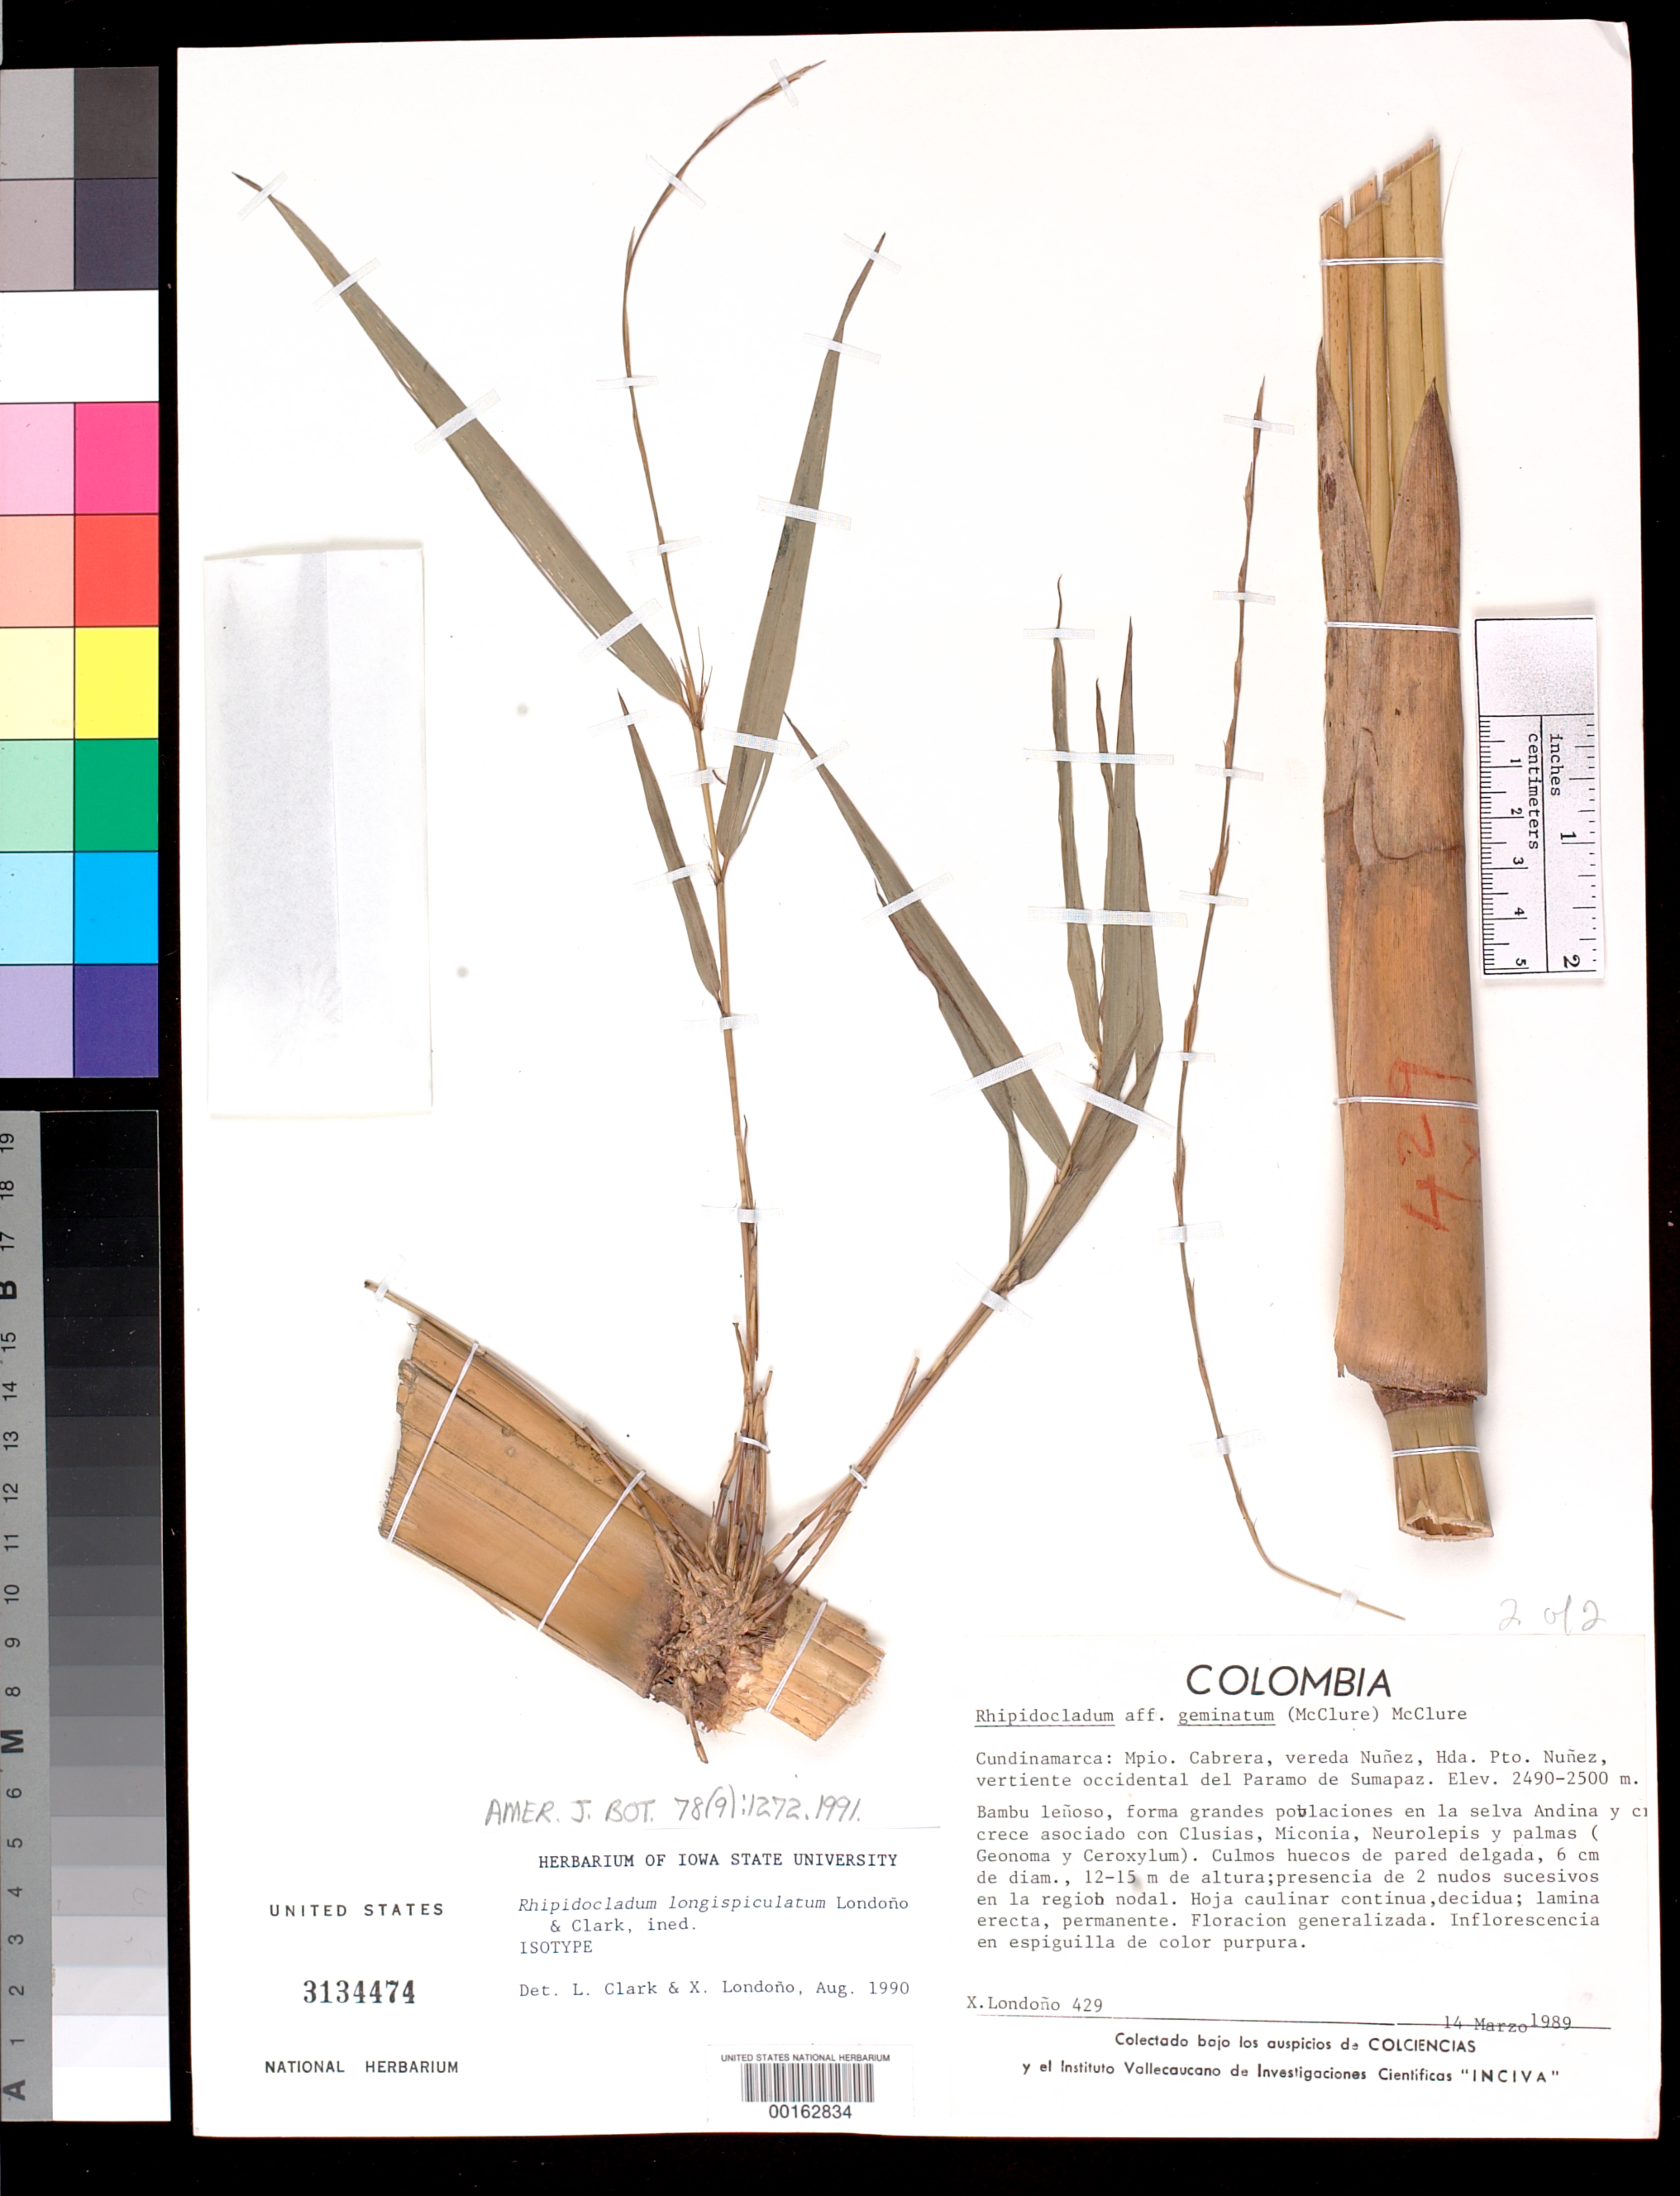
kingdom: Plantae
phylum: Tracheophyta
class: Liliopsida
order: Poales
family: Poaceae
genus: Rhipidocladum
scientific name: Rhipidocladum longispiculatum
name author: Londoño & L.G. Clark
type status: Isotype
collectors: X. Londoño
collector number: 429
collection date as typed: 14 Mar 1989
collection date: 1989-03-14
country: Colombia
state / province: Cundinamarca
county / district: Cabrera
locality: Vereda Nunwz, Hda. Pto. Nunez, Vertiente Occidental del Oaramo de Sumapaz.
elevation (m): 2490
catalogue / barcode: US 3134474